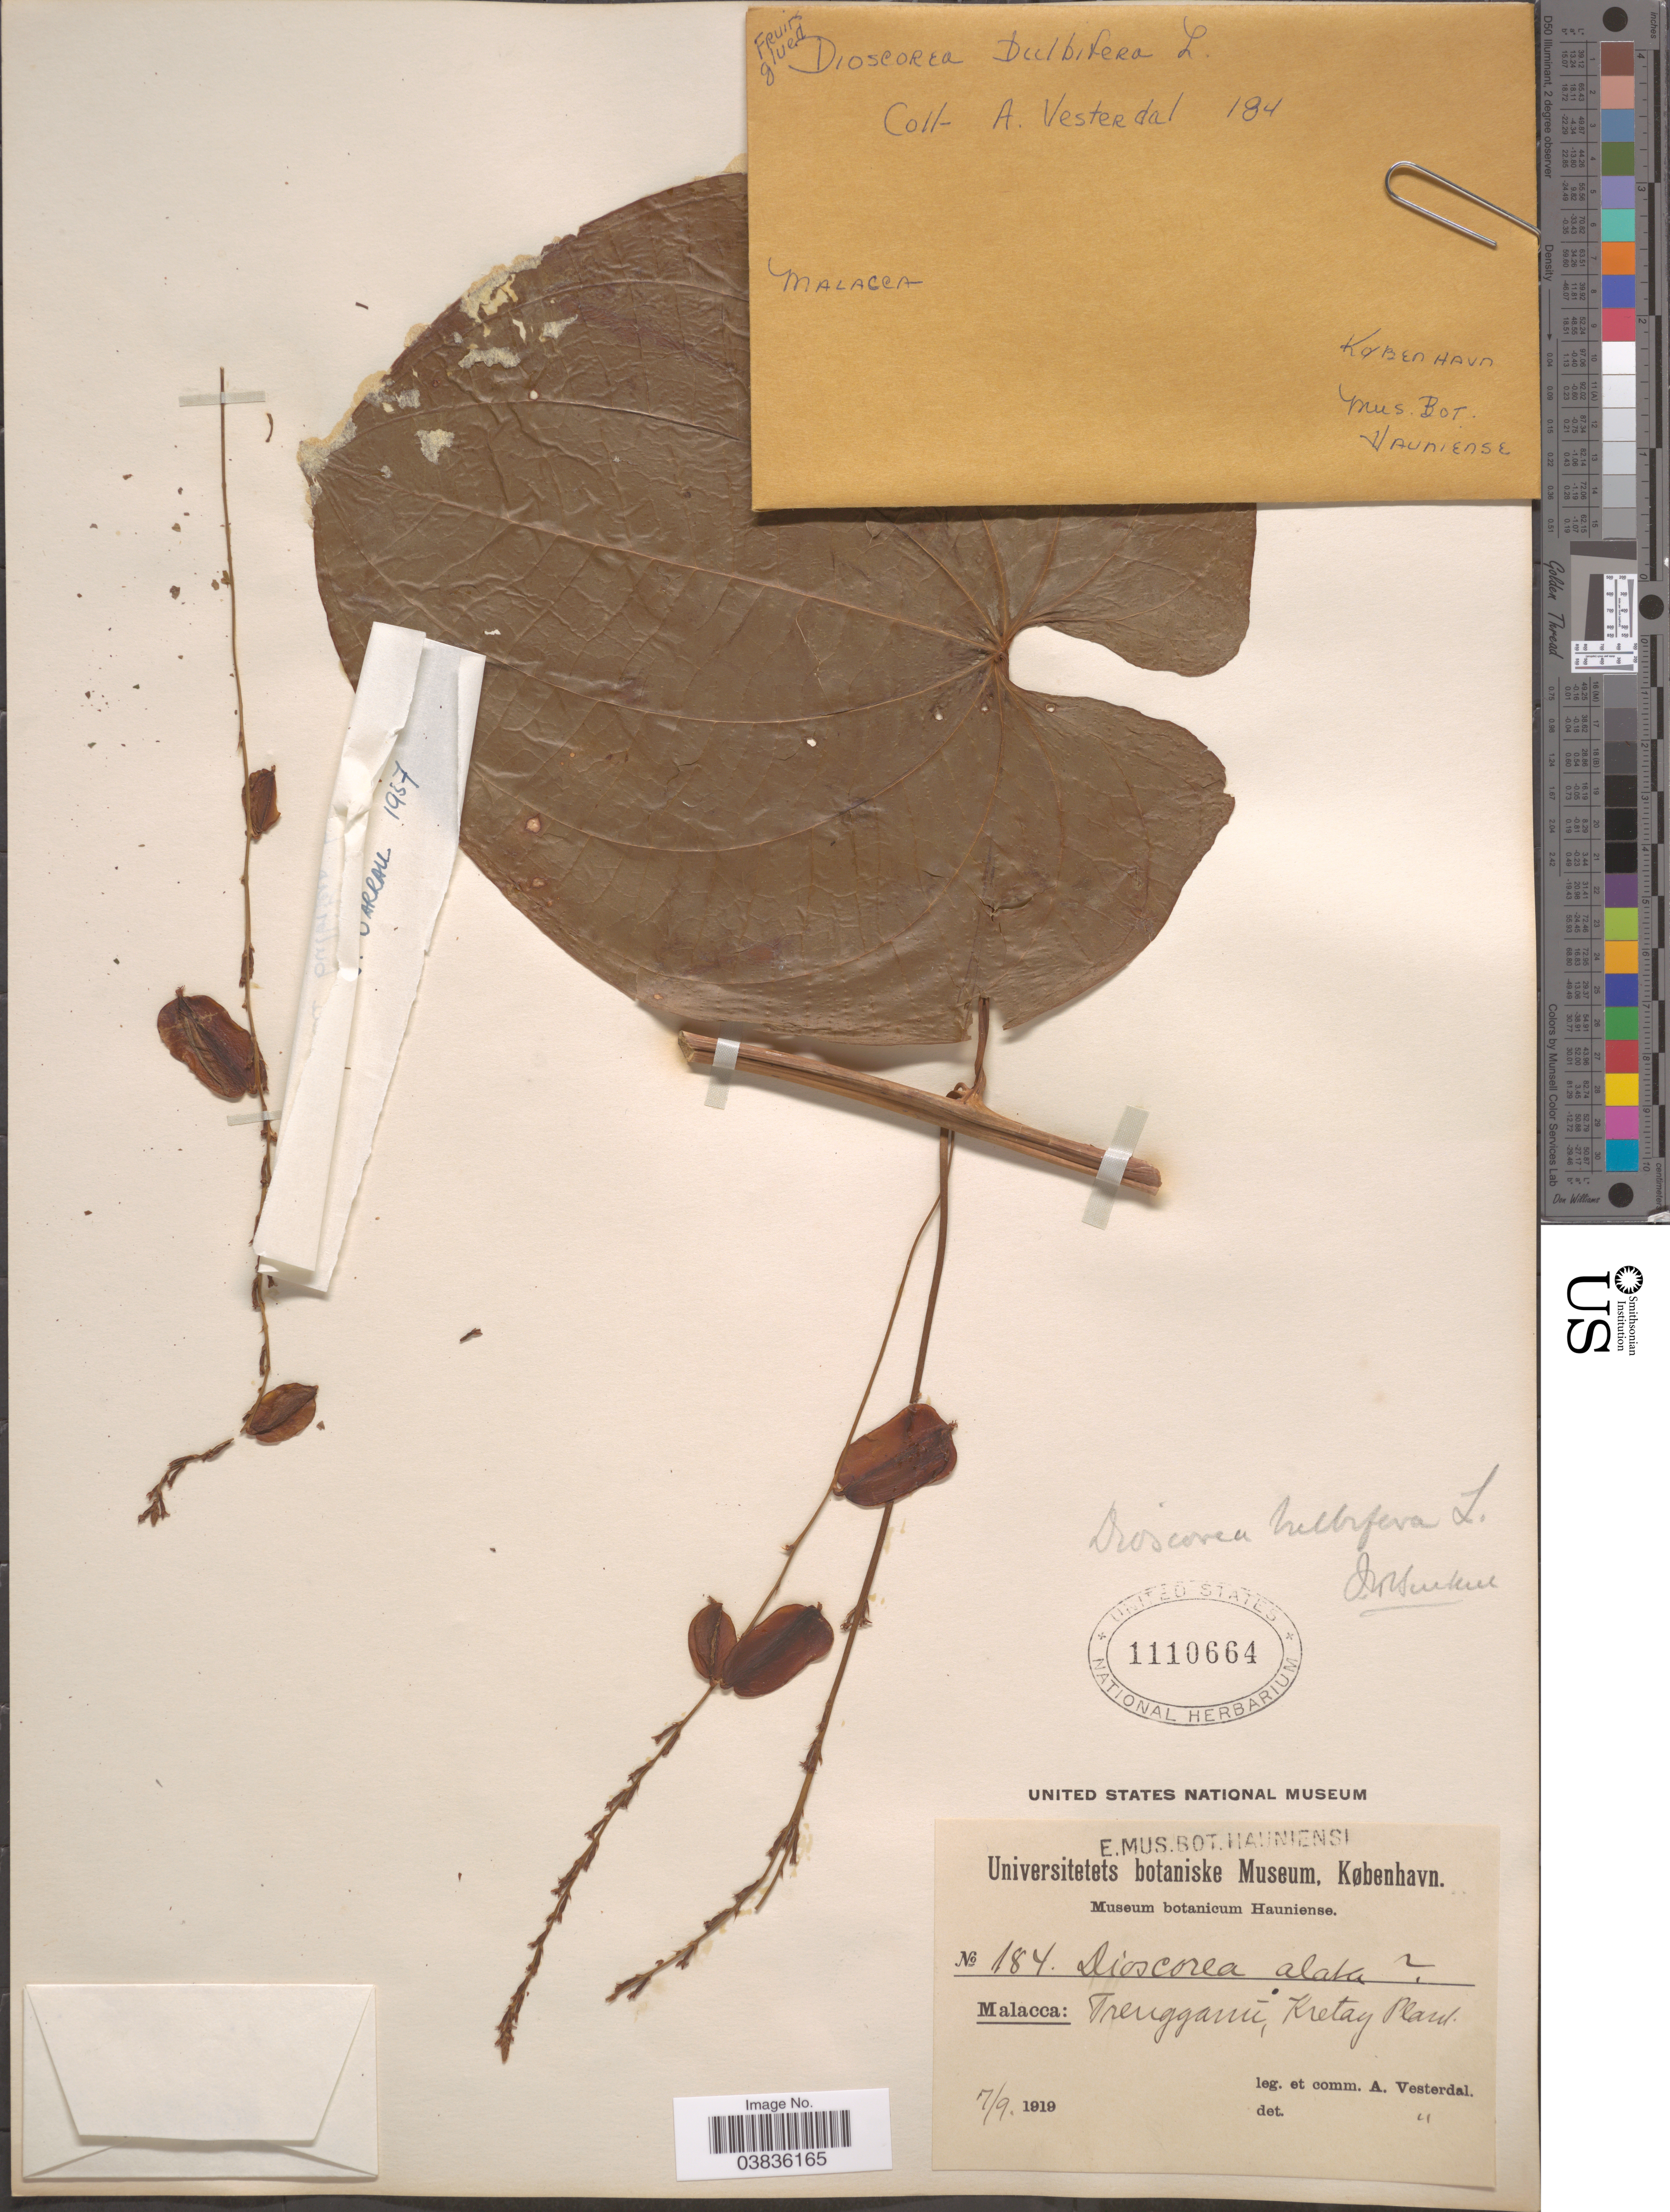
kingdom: Plantae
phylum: Tracheophyta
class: Liliopsida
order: Dioscoreales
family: Dioscoreaceae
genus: Dioscorea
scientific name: Dioscorea bulbifera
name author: L.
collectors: A. Vesterdal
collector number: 184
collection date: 1919-09-07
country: Malaysia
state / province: Terengganu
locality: Malacca: Trengganu, Kretay Plant.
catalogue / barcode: US 1110664